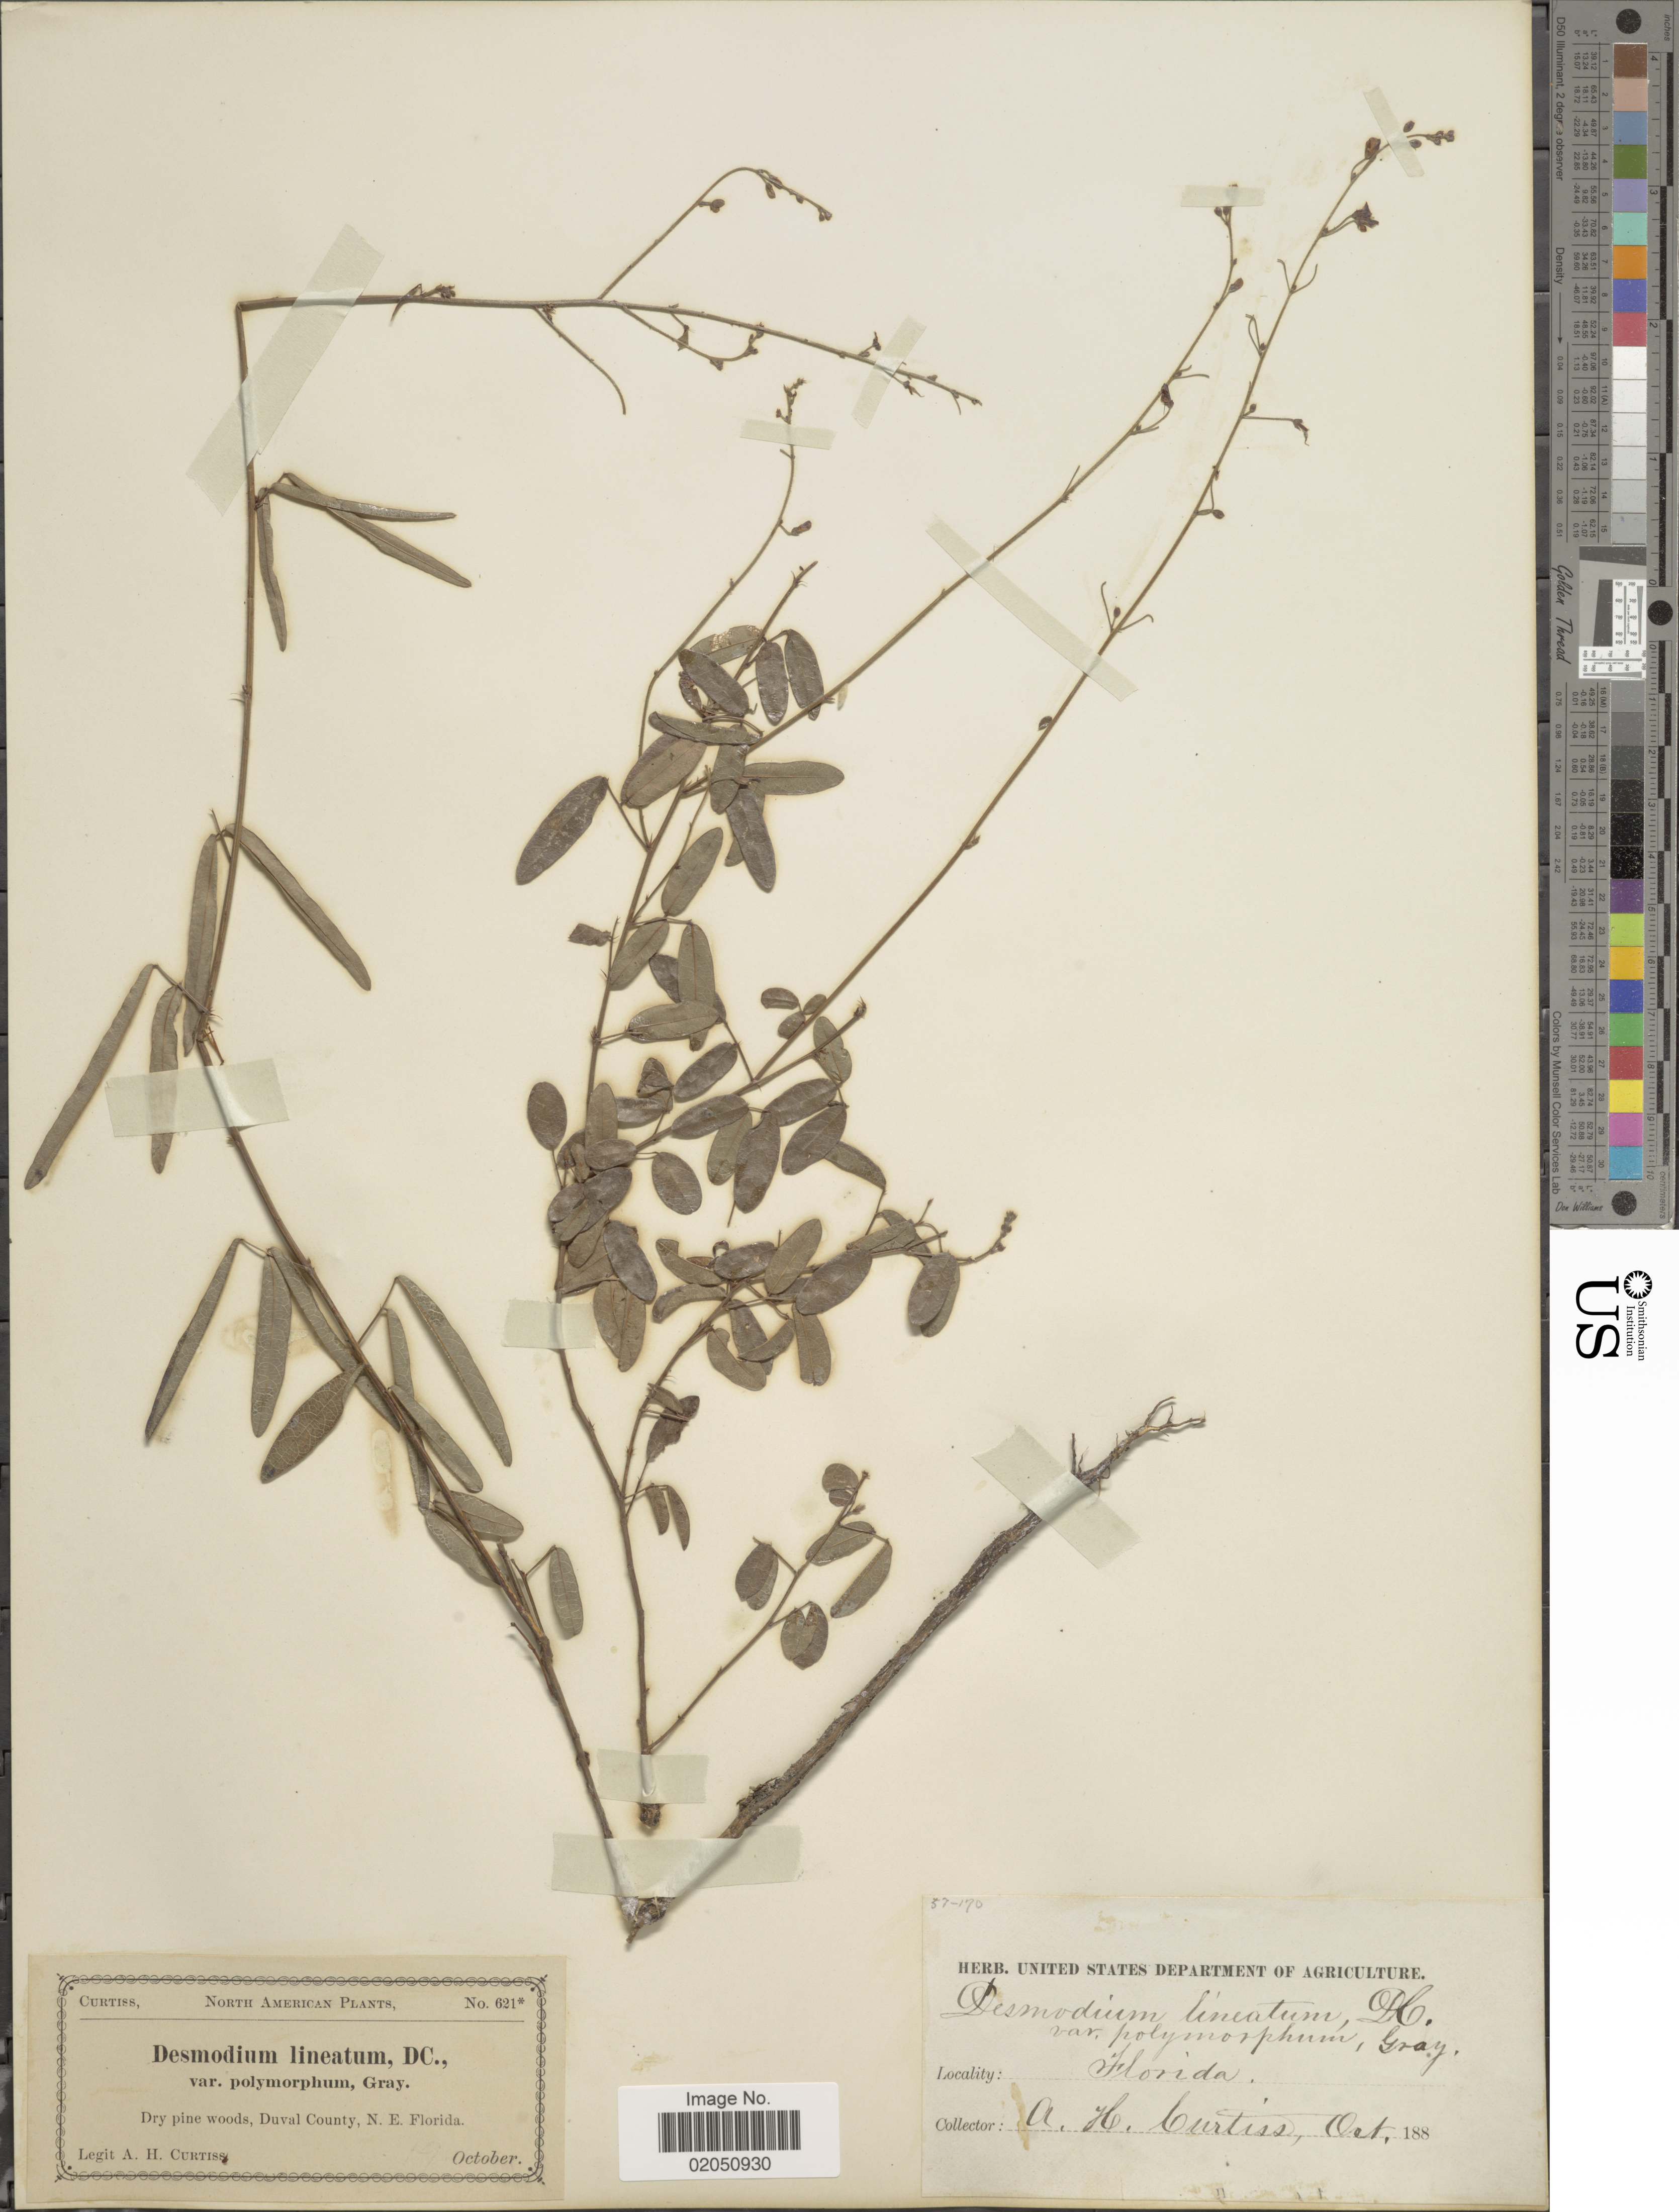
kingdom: Plantae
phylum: Tracheophyta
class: Magnoliopsida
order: Fabales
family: Fabaceae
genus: Desmodium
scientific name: Desmodium lineatum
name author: DC.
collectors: A. H. Curtiss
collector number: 621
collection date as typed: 188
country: United States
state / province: Florida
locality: Dry pine woods, Duval County, N.E. Florida